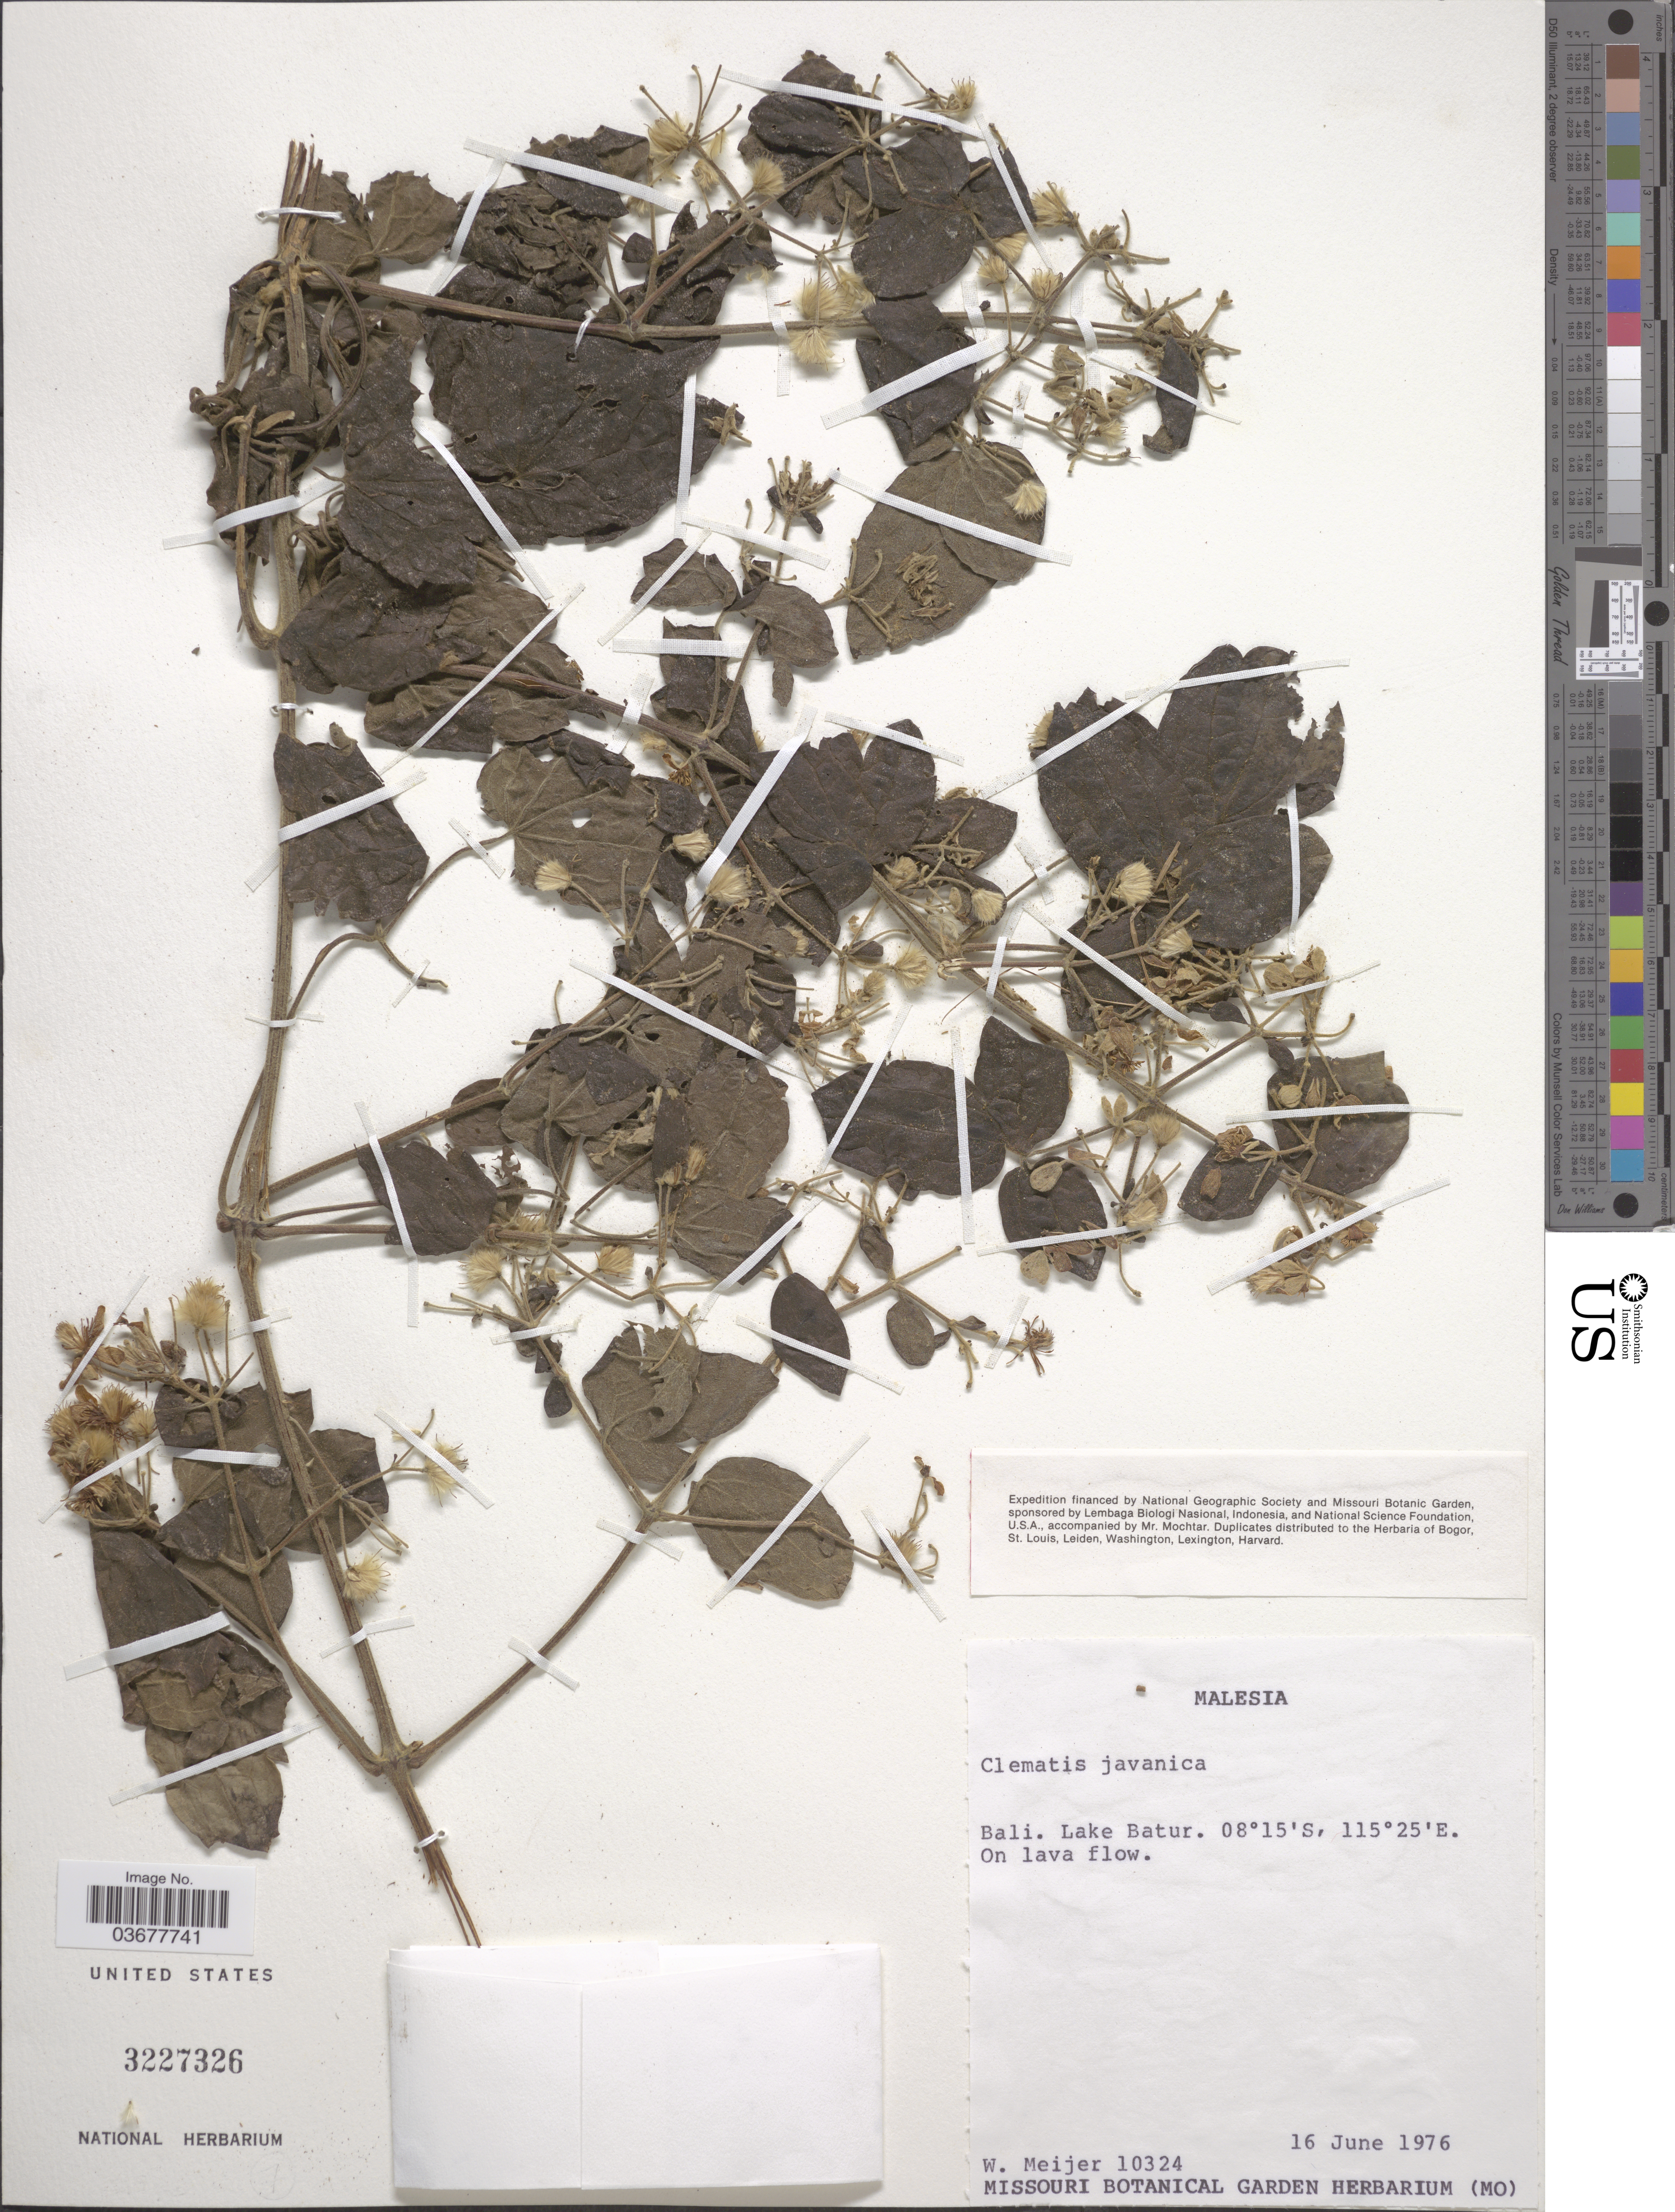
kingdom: Plantae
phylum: Tracheophyta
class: Magnoliopsida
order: Ranunculales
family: Ranunculaceae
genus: Clematis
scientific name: Clematis javana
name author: DC.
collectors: W. Meijer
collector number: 10324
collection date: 1976-06-16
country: Indonesia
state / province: Nusa Tenggara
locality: Bali. Lake Batur.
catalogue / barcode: US 3227326